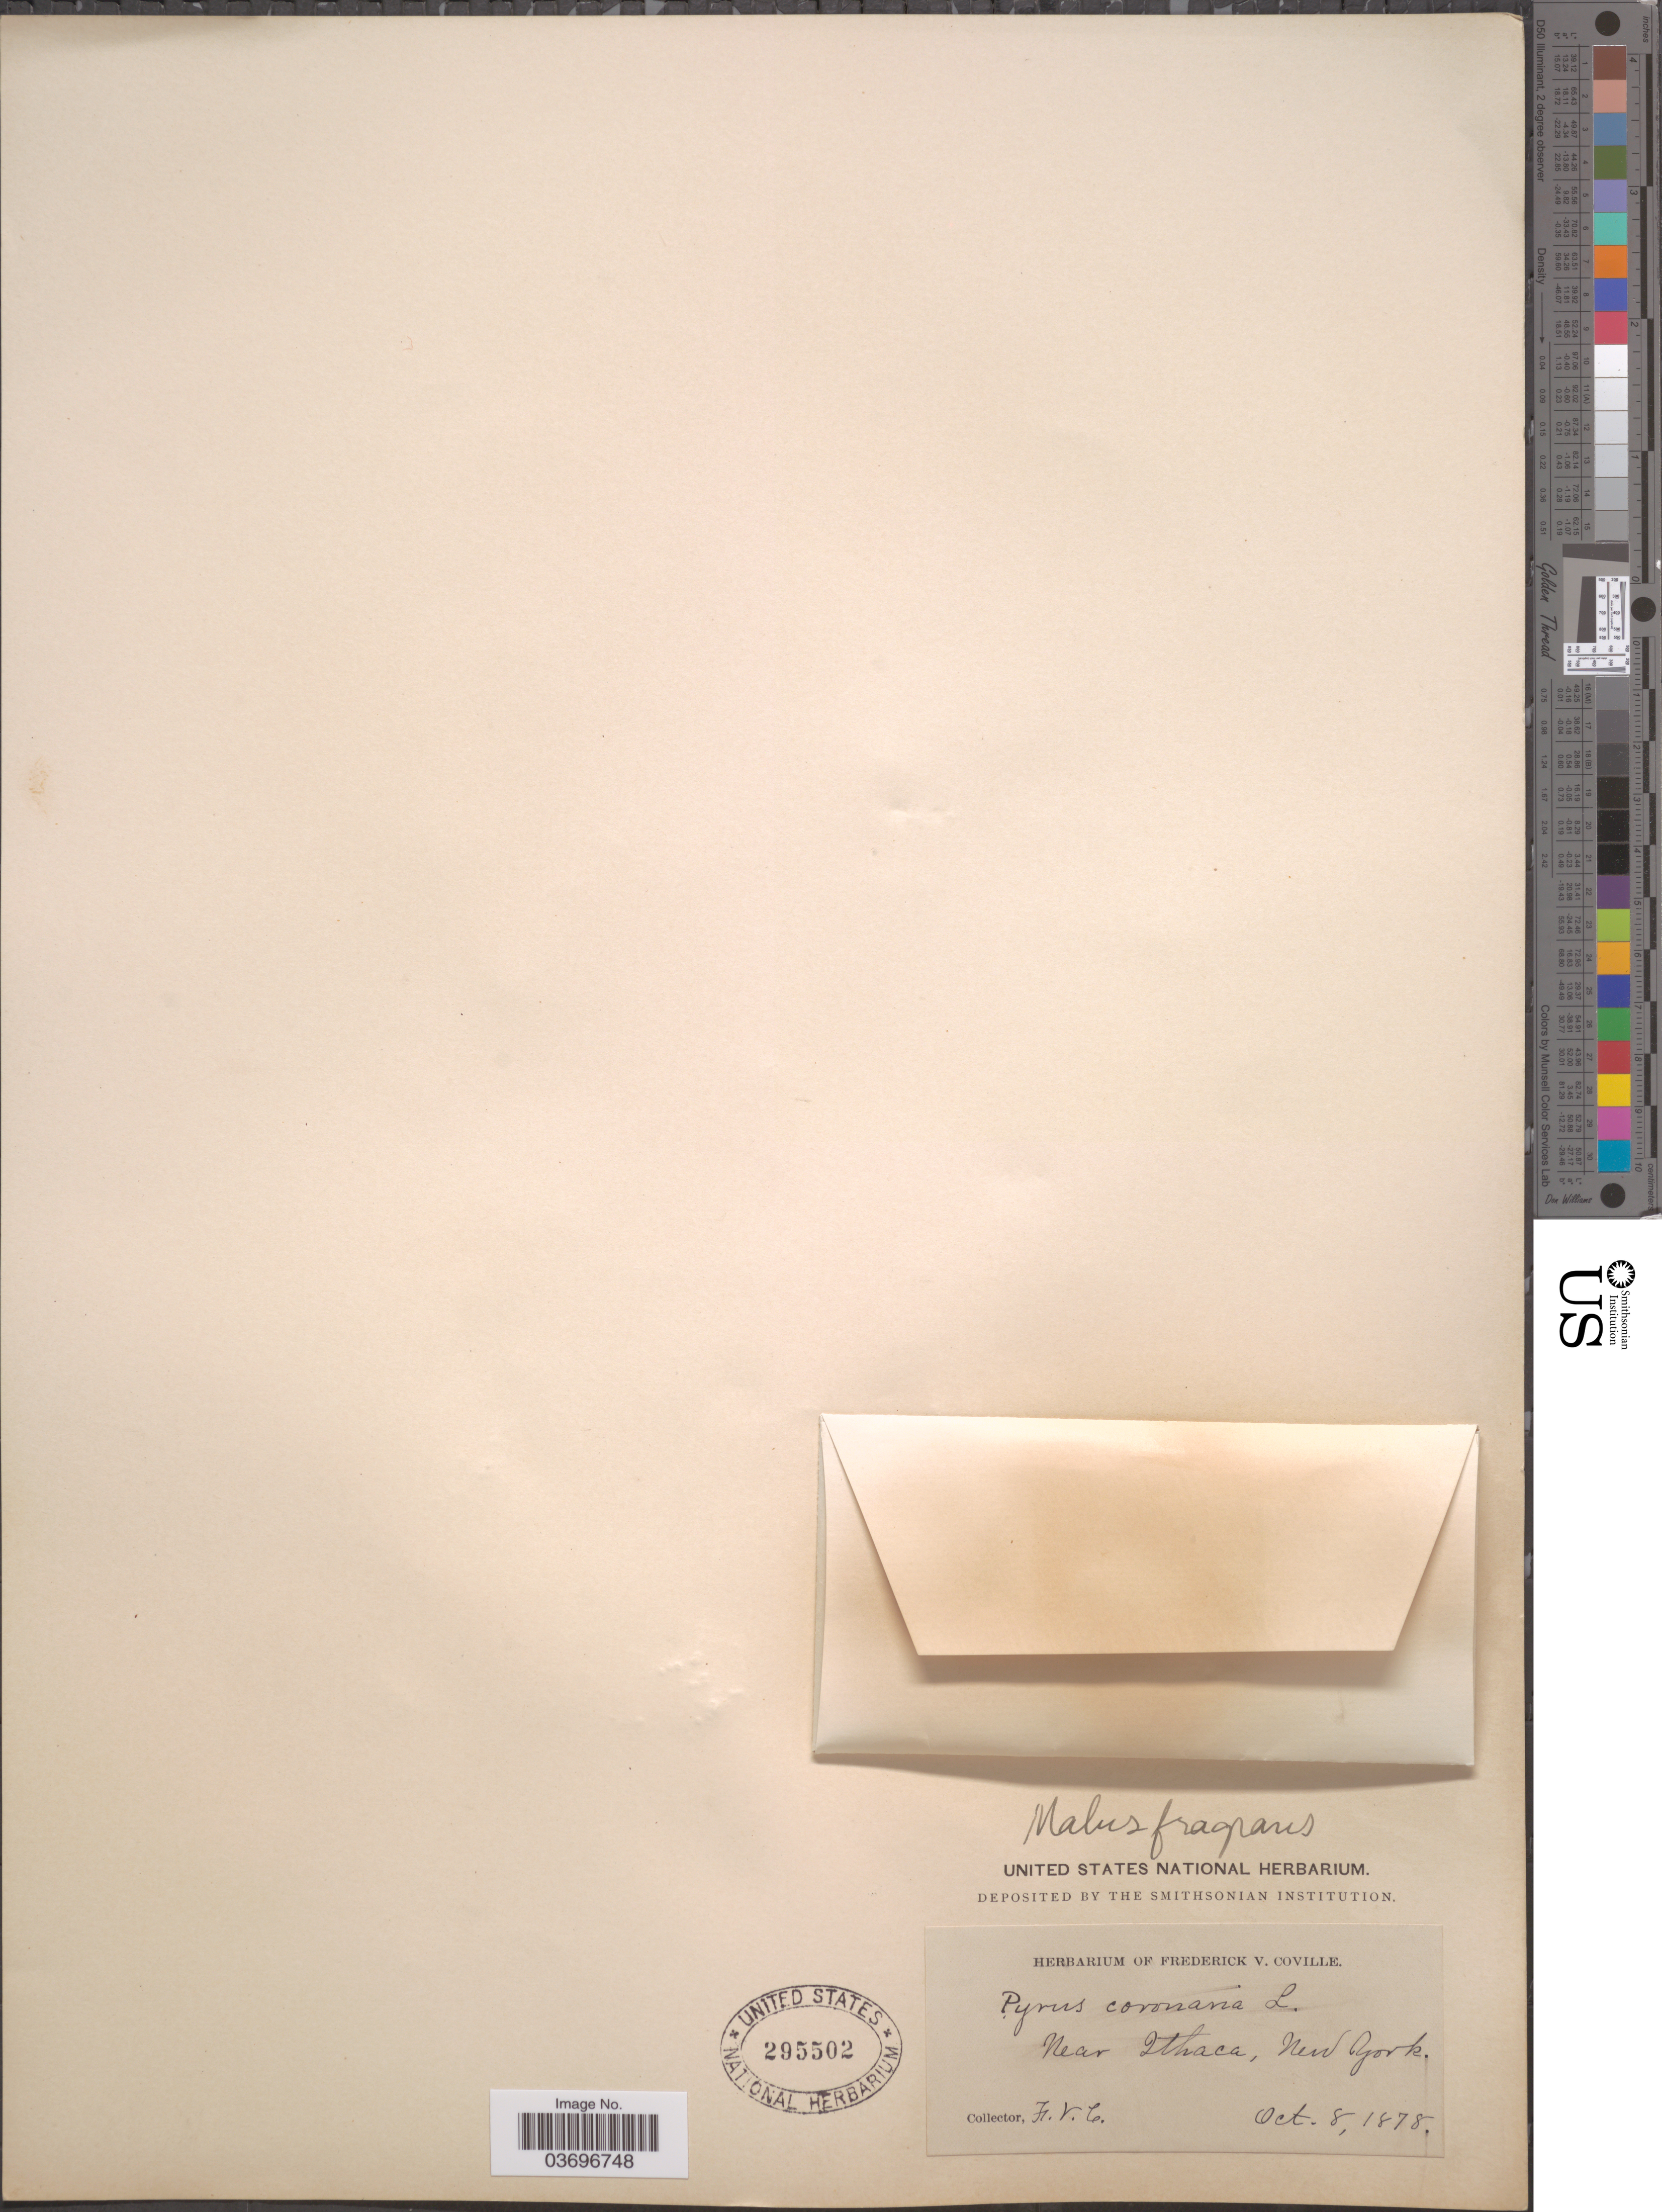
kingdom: Plantae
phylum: Tracheophyta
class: Magnoliopsida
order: Rosales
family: Rosaceae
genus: Malus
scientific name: Malus coronaria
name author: (L.) Mill.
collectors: F. V. Coville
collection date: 1878-10-08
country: United States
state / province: New York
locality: Near Ithaca.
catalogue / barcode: US 295502